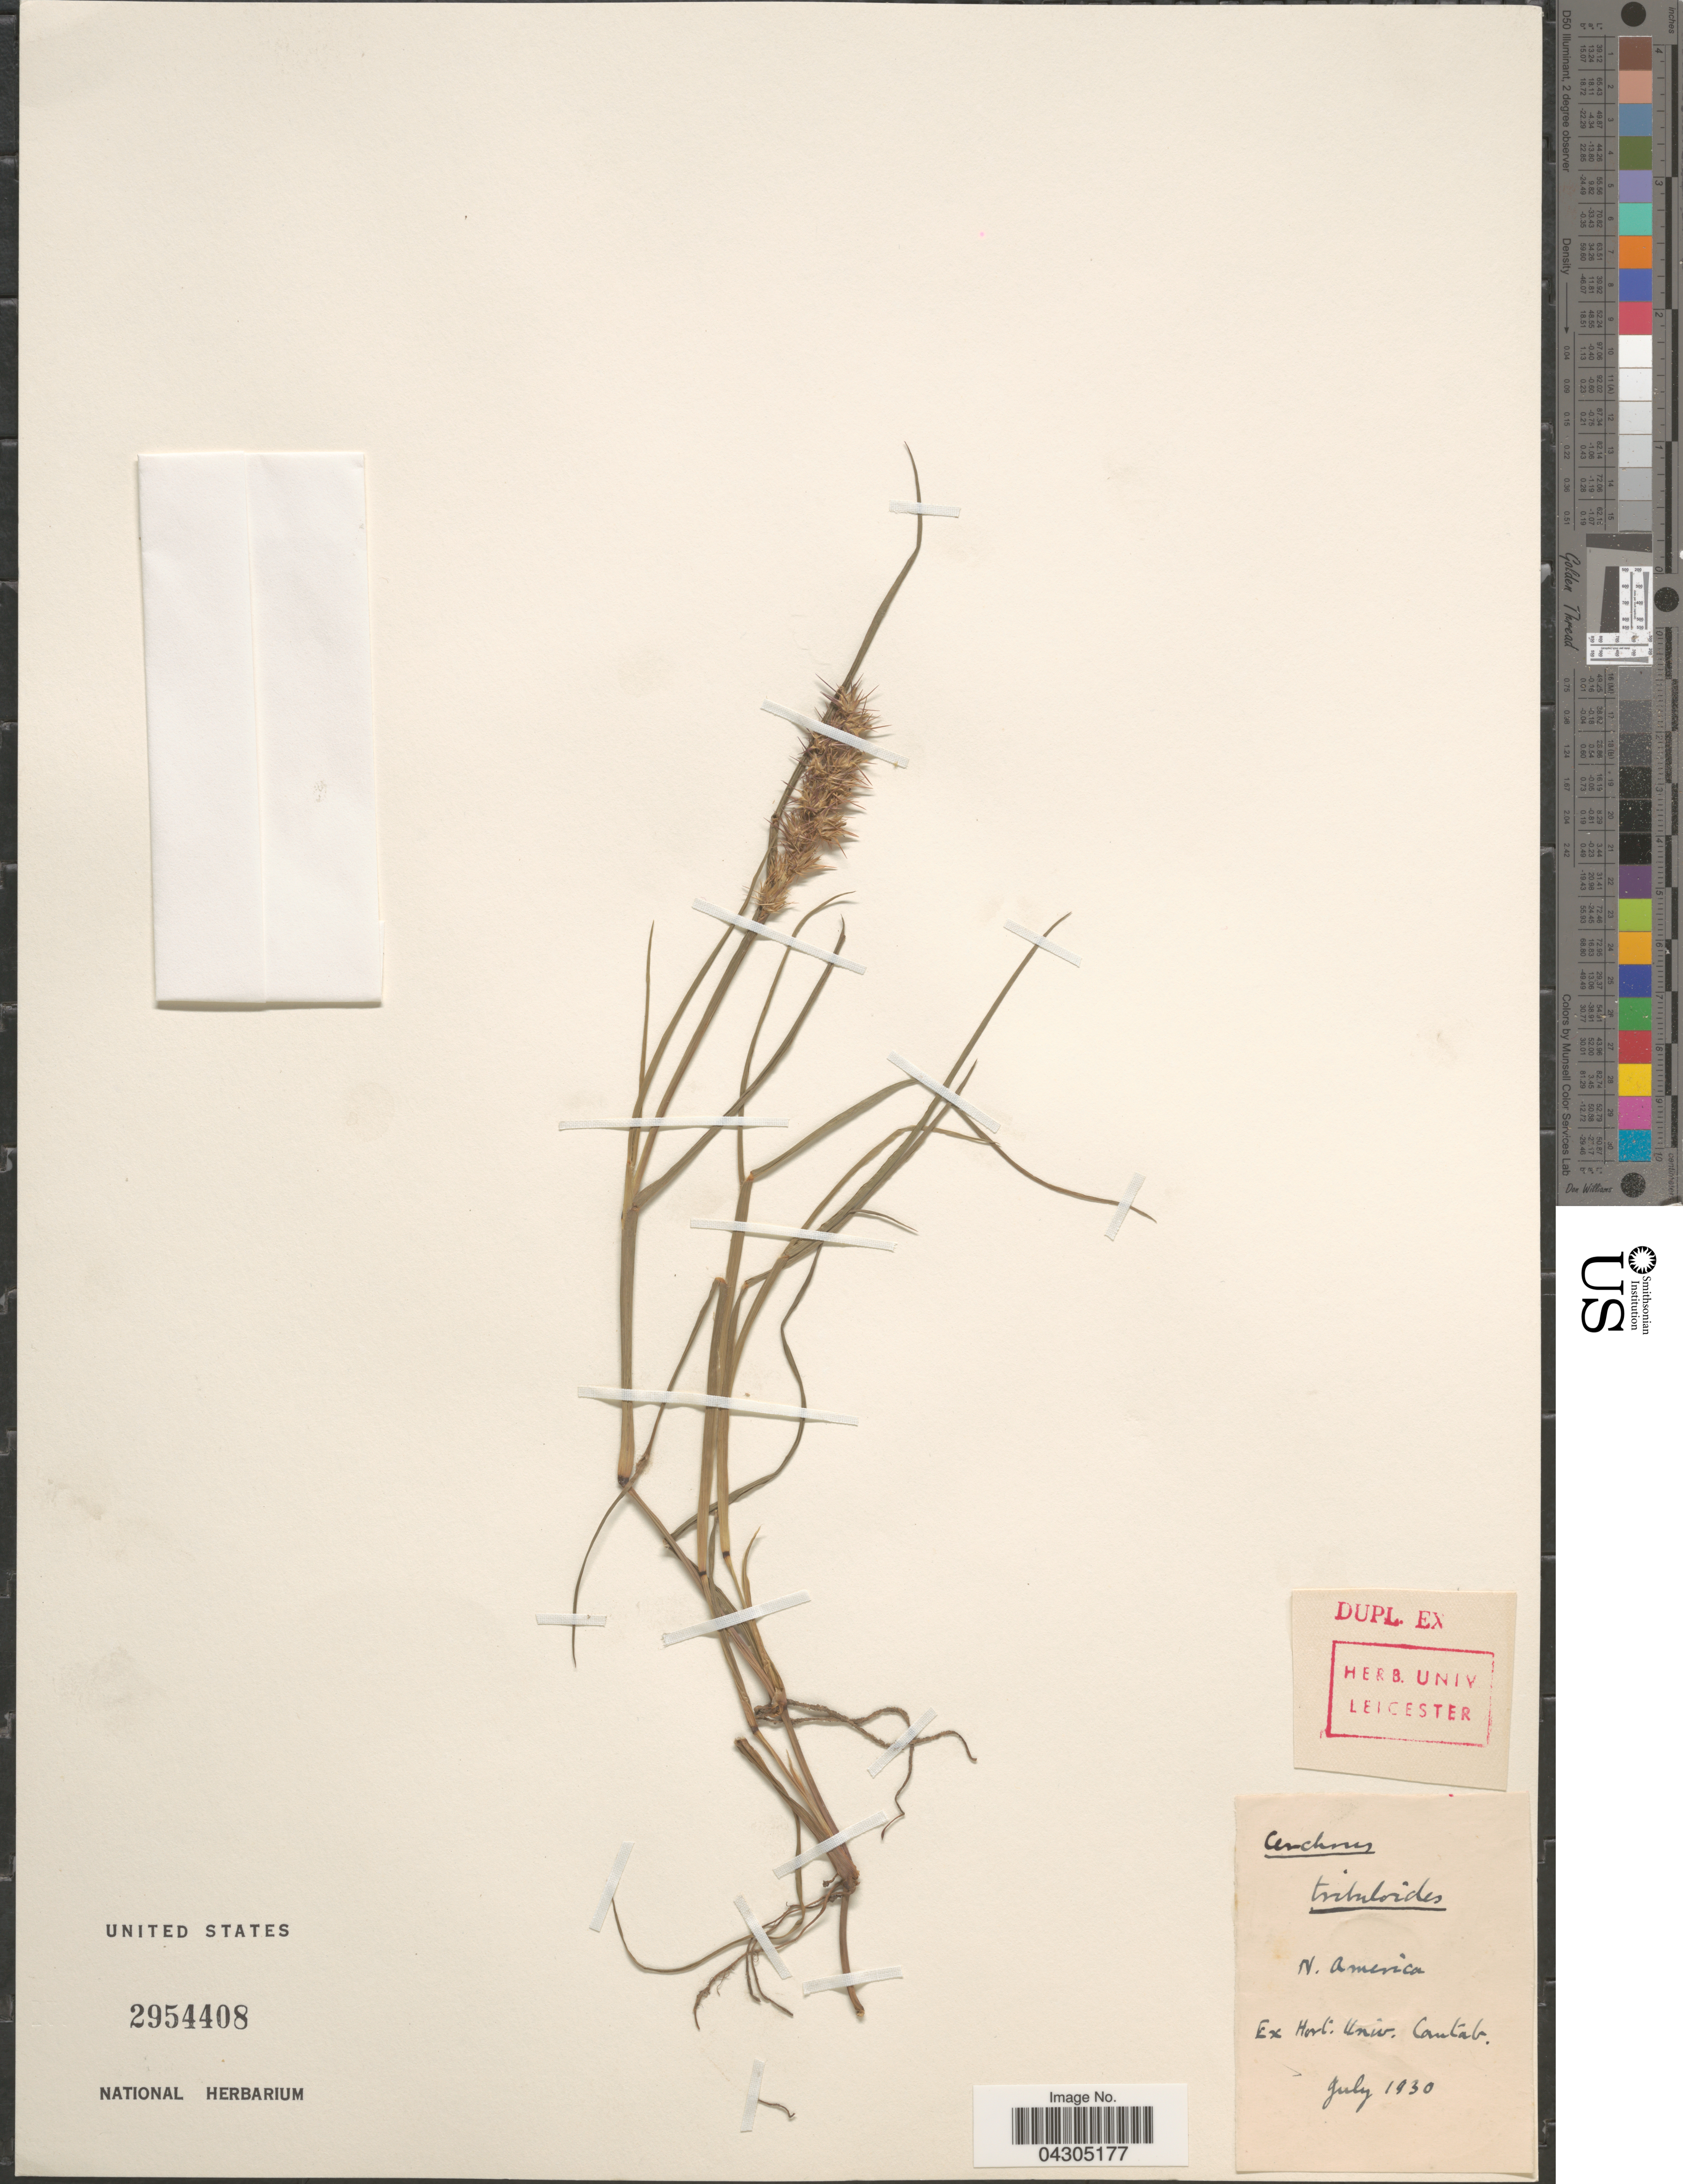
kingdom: Plantae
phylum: Tracheophyta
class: Liliopsida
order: Poales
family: Poaceae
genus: Cenchrus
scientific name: Cenchrus tribuloides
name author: L.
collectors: Ex. Hort. Univ. Cantab.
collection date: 1930-07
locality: North America.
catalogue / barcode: US 2954408